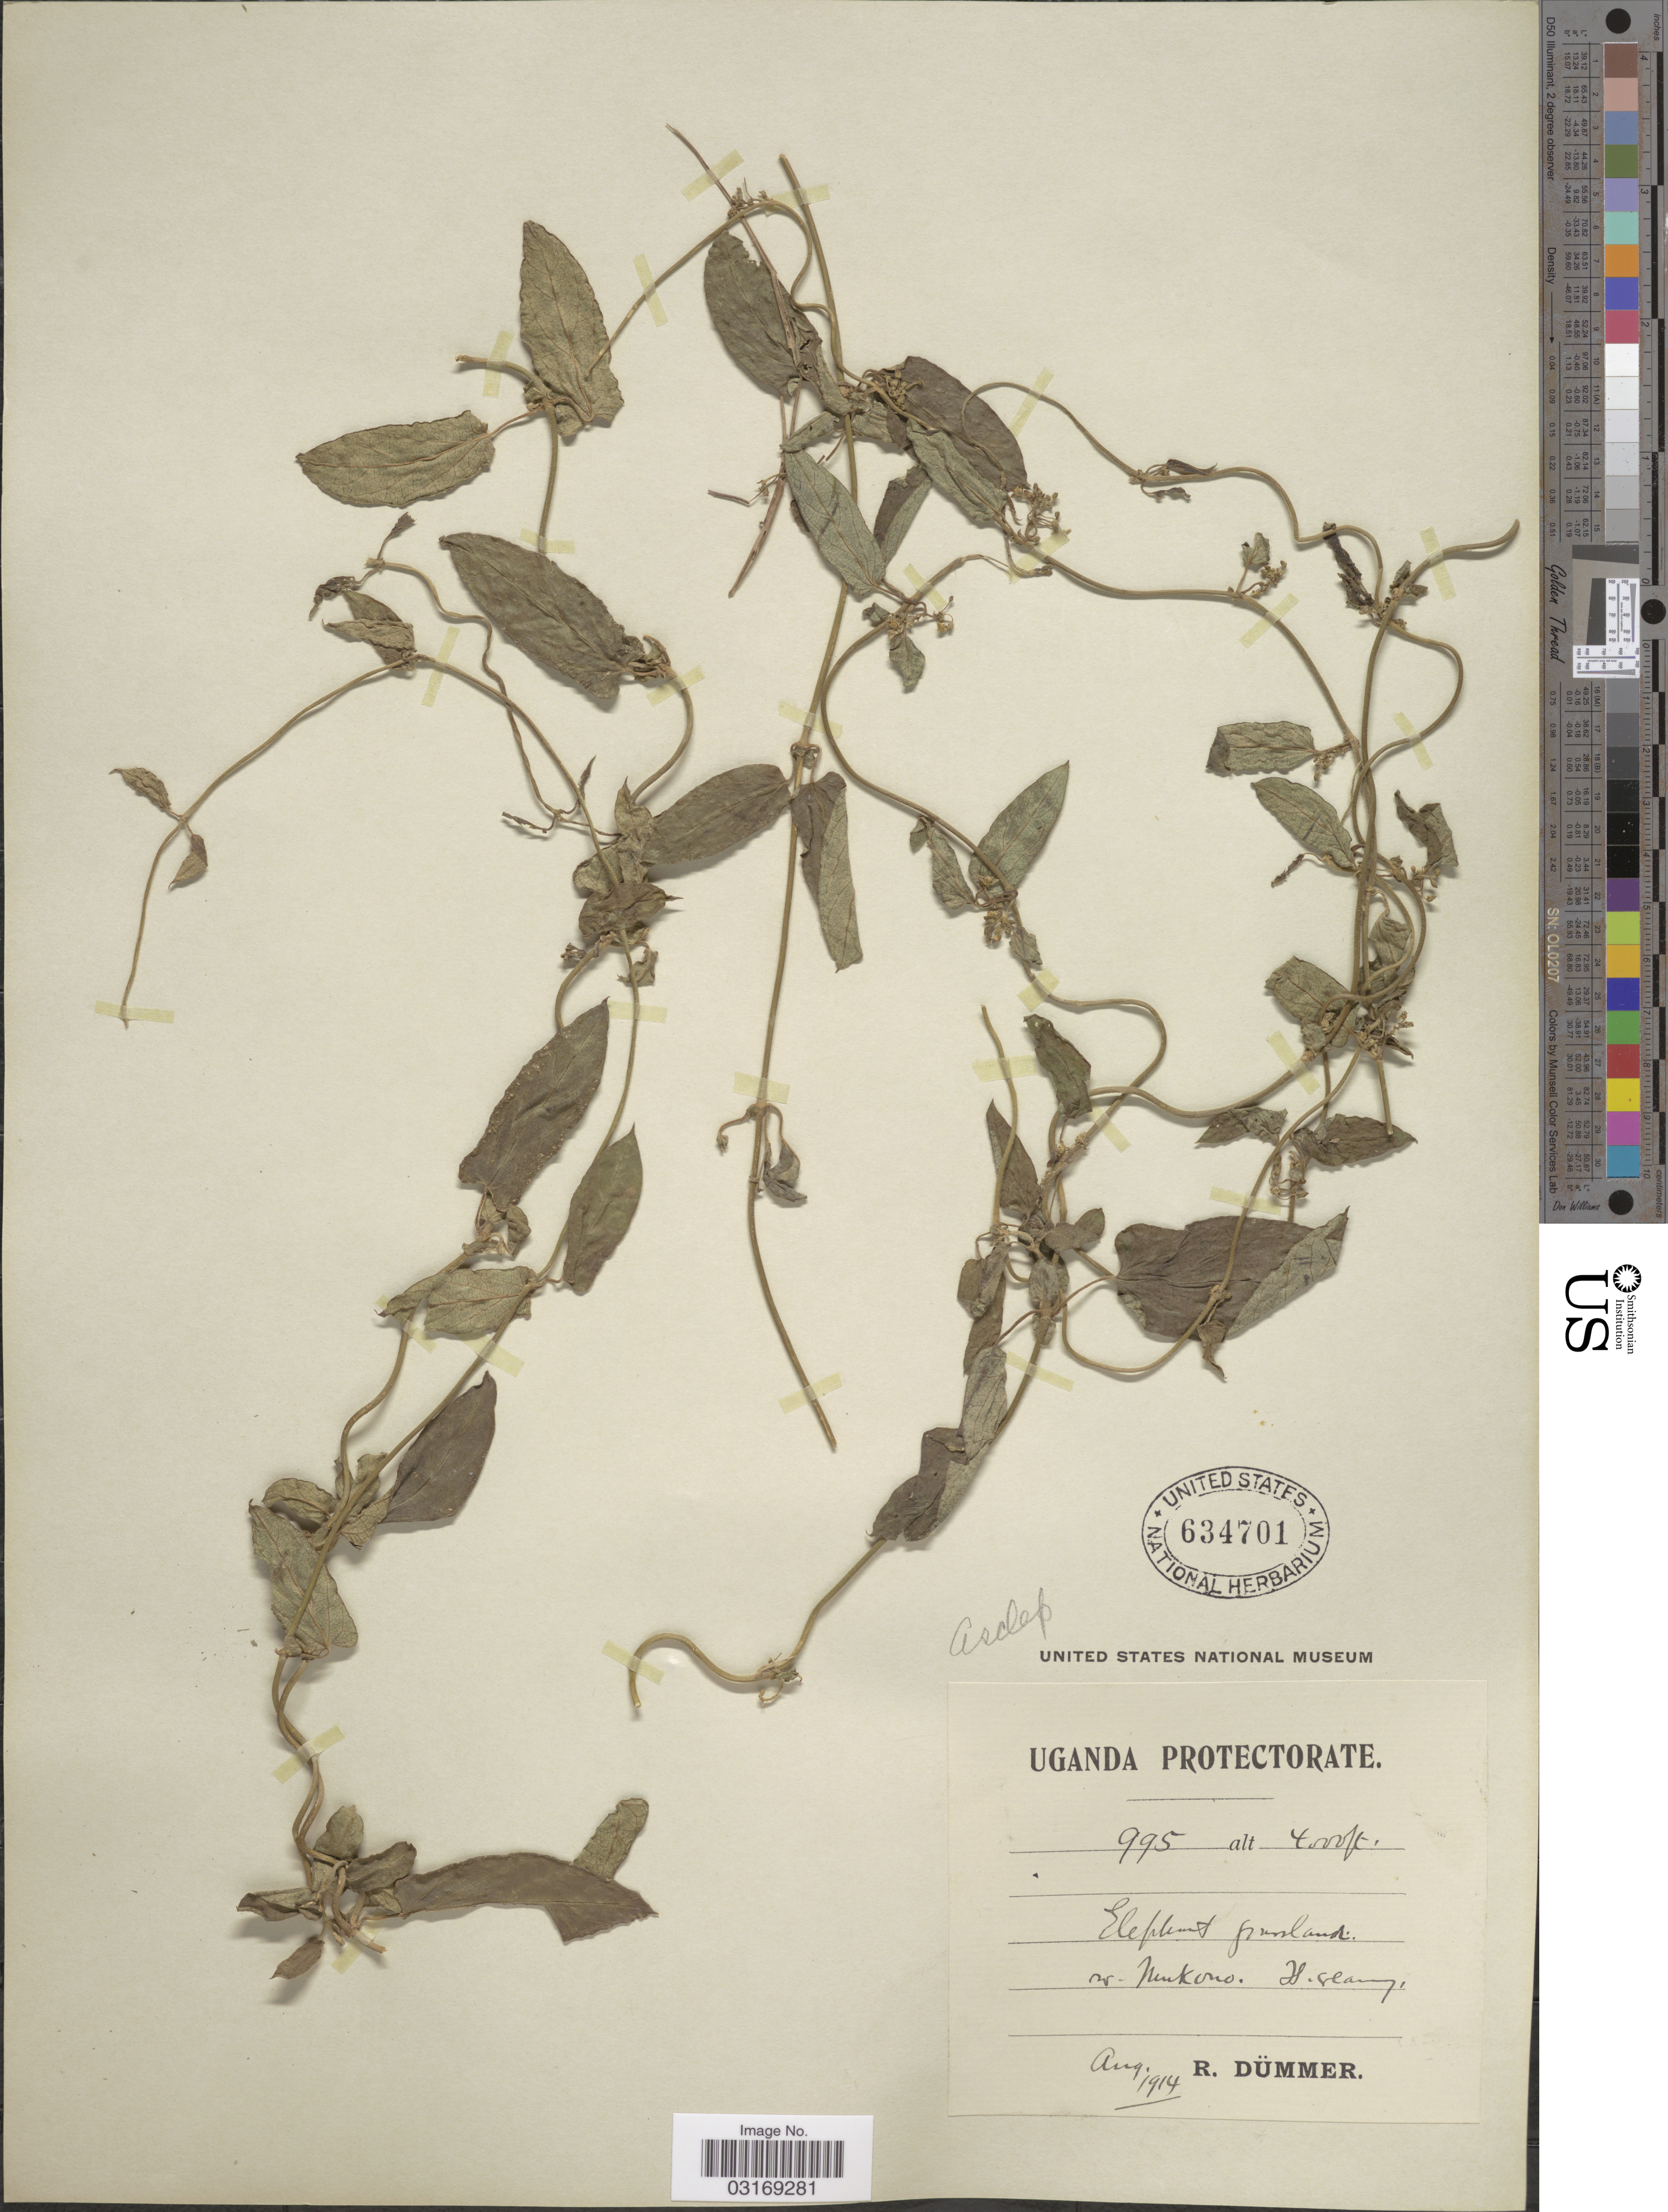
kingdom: Plantae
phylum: Tracheophyta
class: Magnoliopsida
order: Gentianales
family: Apocynaceae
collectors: R. A. Dümmer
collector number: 995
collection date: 1914-08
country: Uganda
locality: Nr. Mukono.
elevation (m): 1219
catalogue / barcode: US 634701